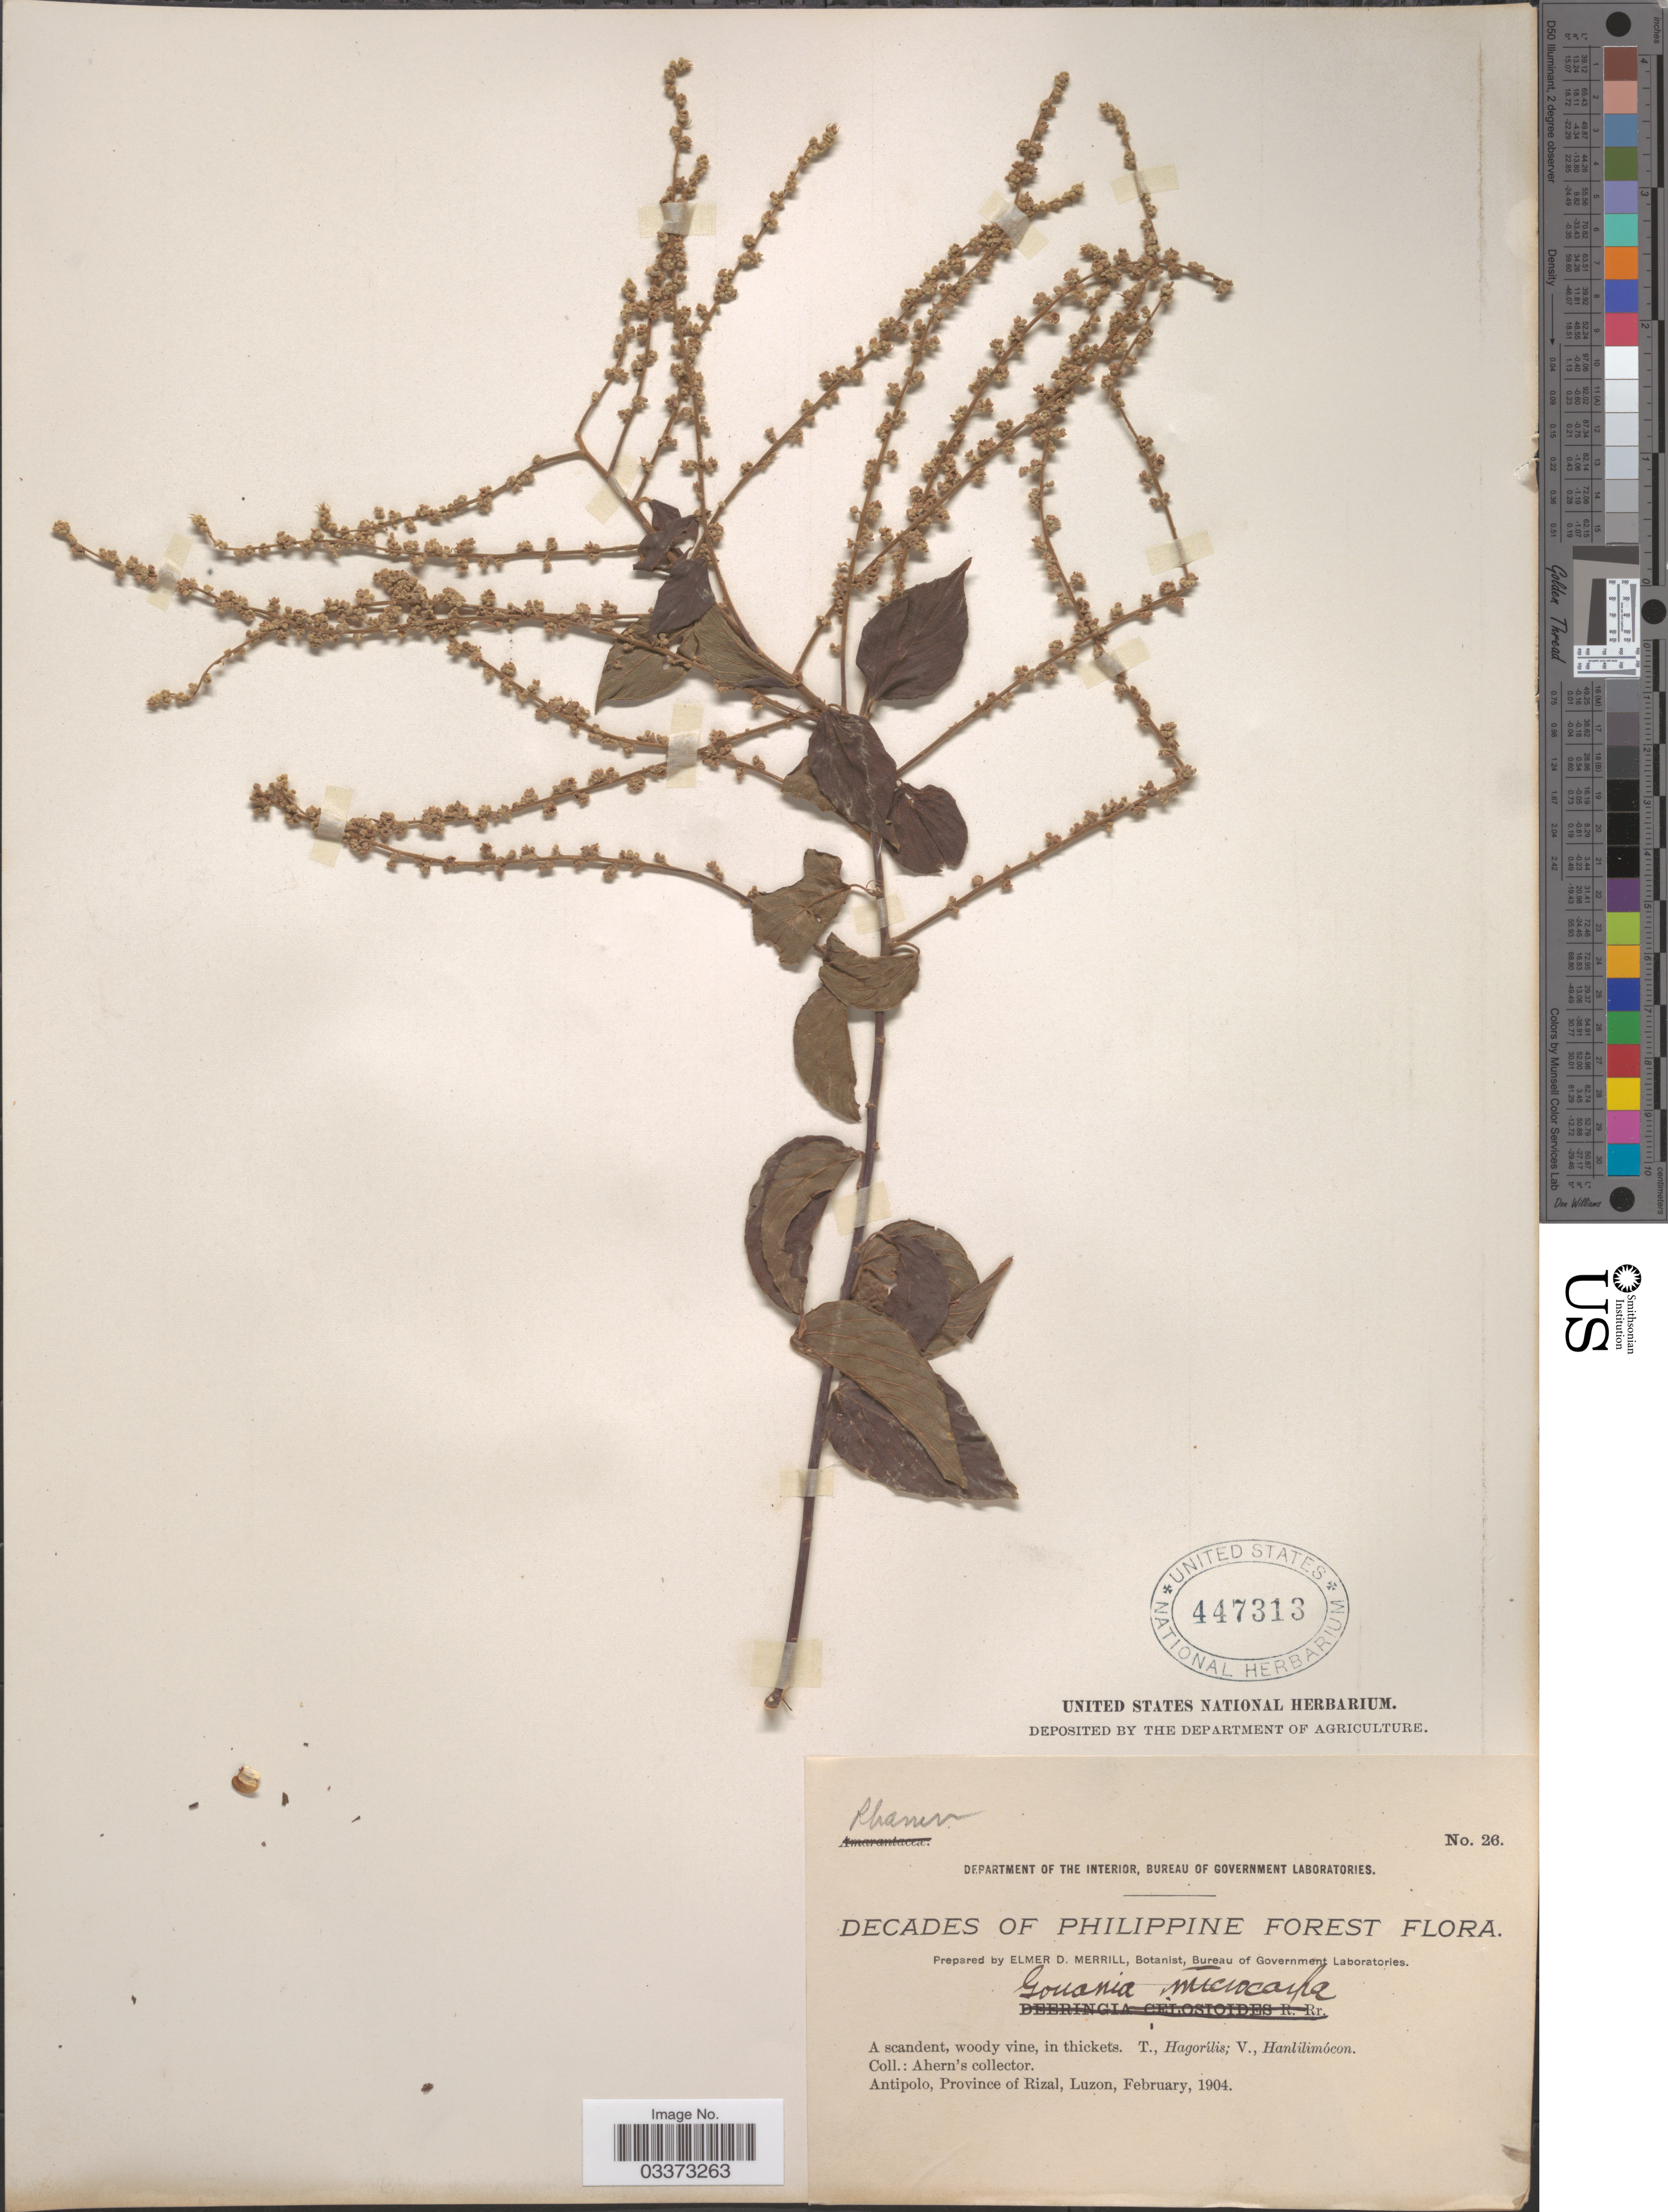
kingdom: Plantae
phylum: Tracheophyta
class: Magnoliopsida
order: Rosales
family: Rhamnaceae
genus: Gouania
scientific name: Gouania microcarpa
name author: DC.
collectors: Ahern's collector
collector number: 26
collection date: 1904-02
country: Philippines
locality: Antipolo, Province of Rizal, Luzon.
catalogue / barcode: US 447313